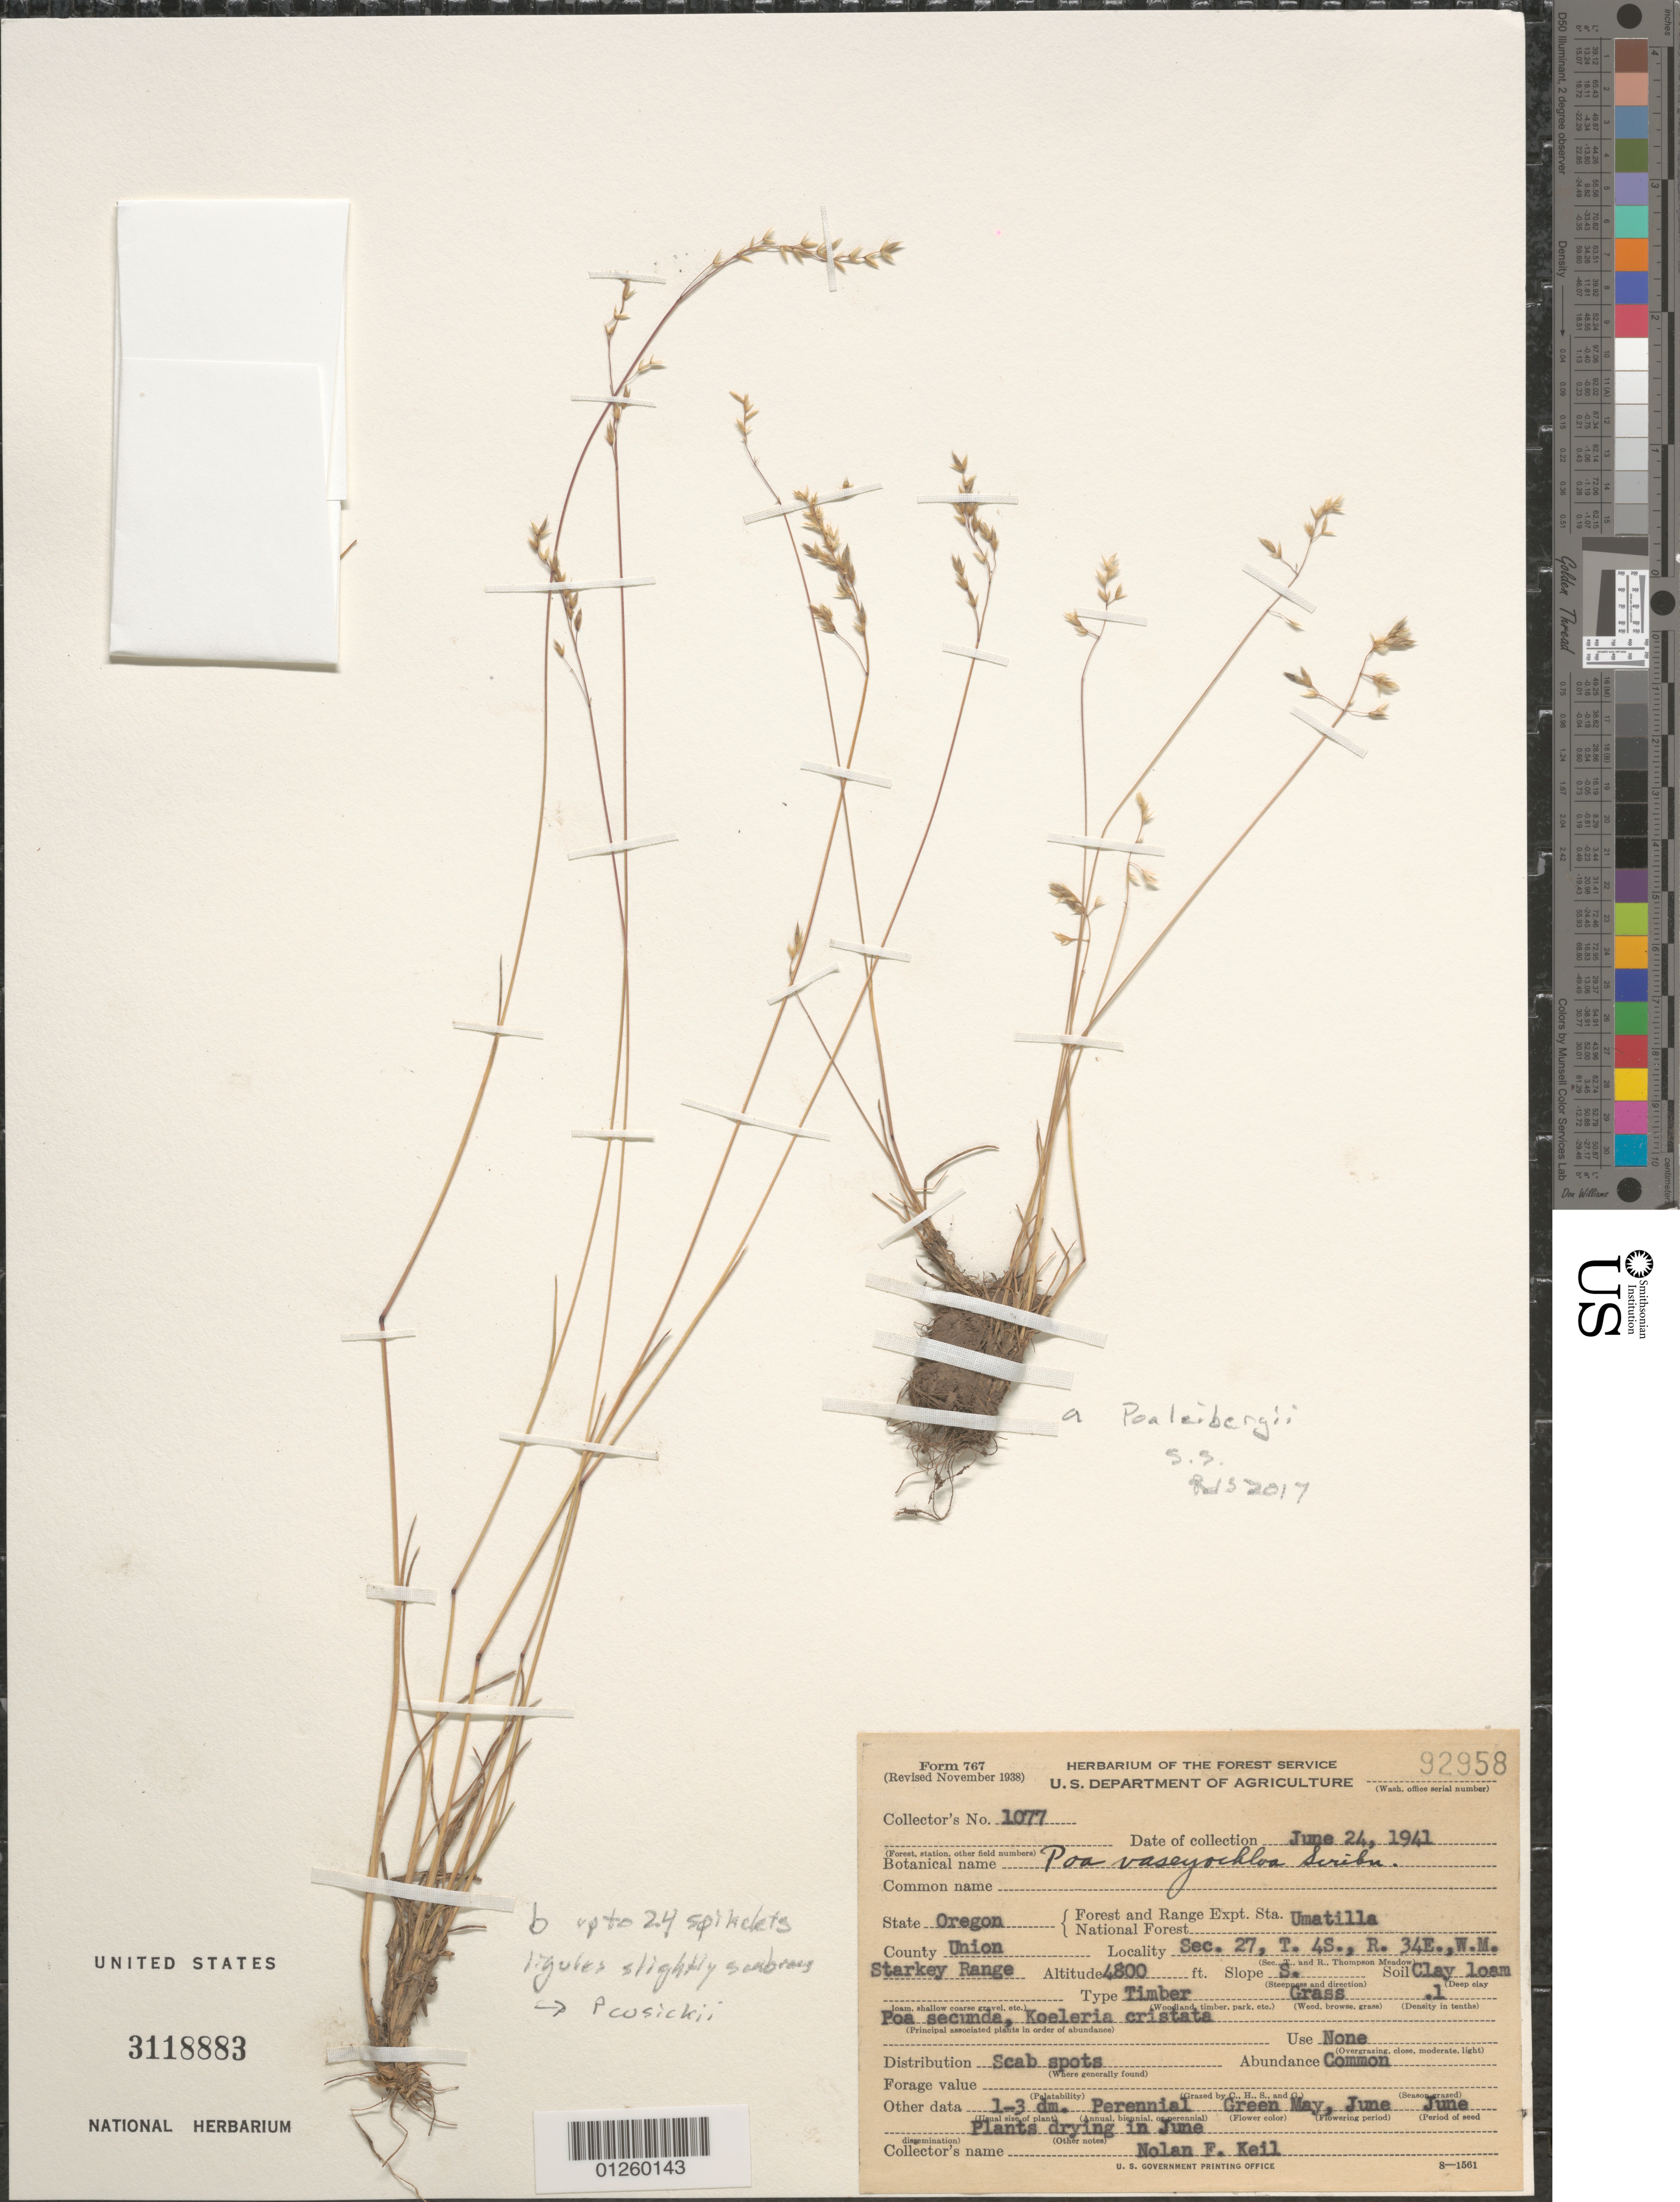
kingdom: Plantae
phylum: Tracheophyta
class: Liliopsida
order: Poales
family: Poaceae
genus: Poa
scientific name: Poa leibergii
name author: Scribn.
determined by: Soreng, Robert J., Research Associate (BOT), Smithsonian Institution - National Museum of Natural History (UNITED STATES)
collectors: N. Keil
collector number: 1077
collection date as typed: June 24, 1941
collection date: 1941-06-24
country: United States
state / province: Oregon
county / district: Union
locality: Sec. 27. T. 4S., R. 34E., W.M. Starkey Range.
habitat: Clay loam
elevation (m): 1463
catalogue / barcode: US 3118883